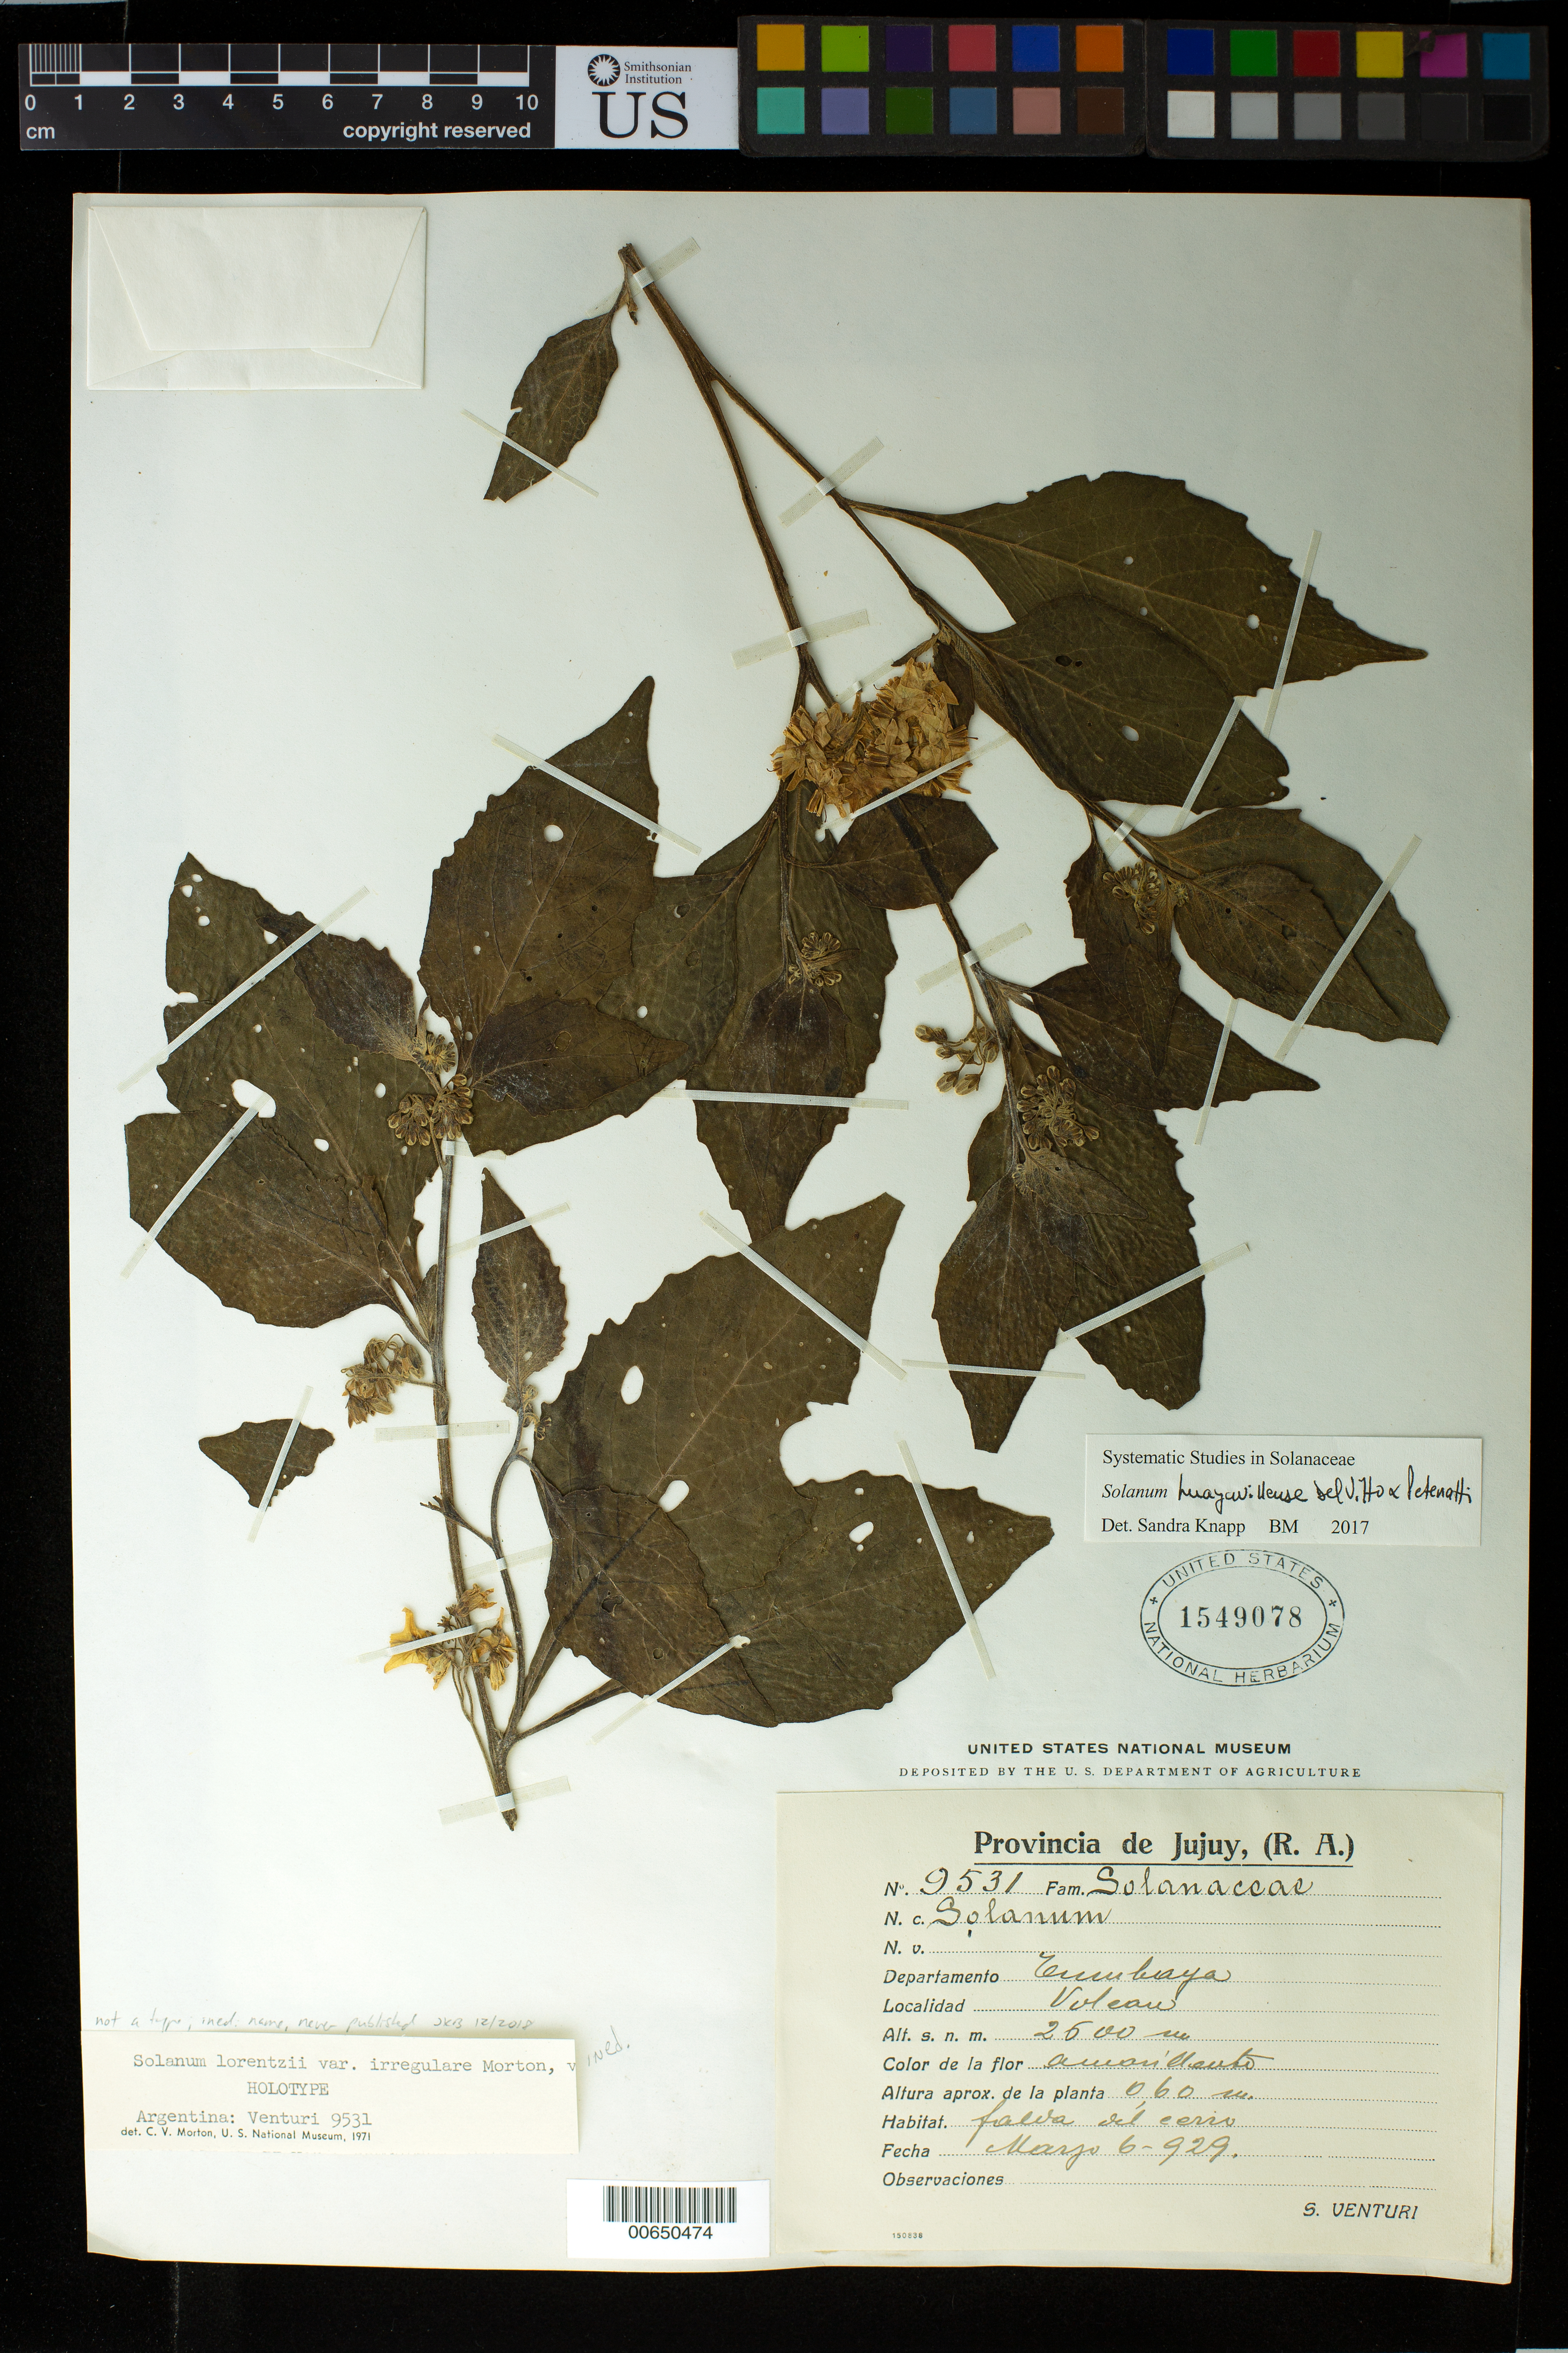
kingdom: Plantae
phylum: Tracheophyta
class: Magnoliopsida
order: Solanales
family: Solanaceae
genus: Solanum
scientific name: Solanum huayavillense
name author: Del Vitto & Peten.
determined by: Knapp, S. D.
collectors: S. Venturi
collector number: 9531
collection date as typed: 06 Mar 1929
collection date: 1929-03-06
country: Argentina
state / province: Jujuy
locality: Voleau.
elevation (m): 2600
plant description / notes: Annotated as holotype of Solanum lorentzii var. irregulare Morton by C.V. Morton (1971); name apparently ined., never published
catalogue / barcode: US 1549078